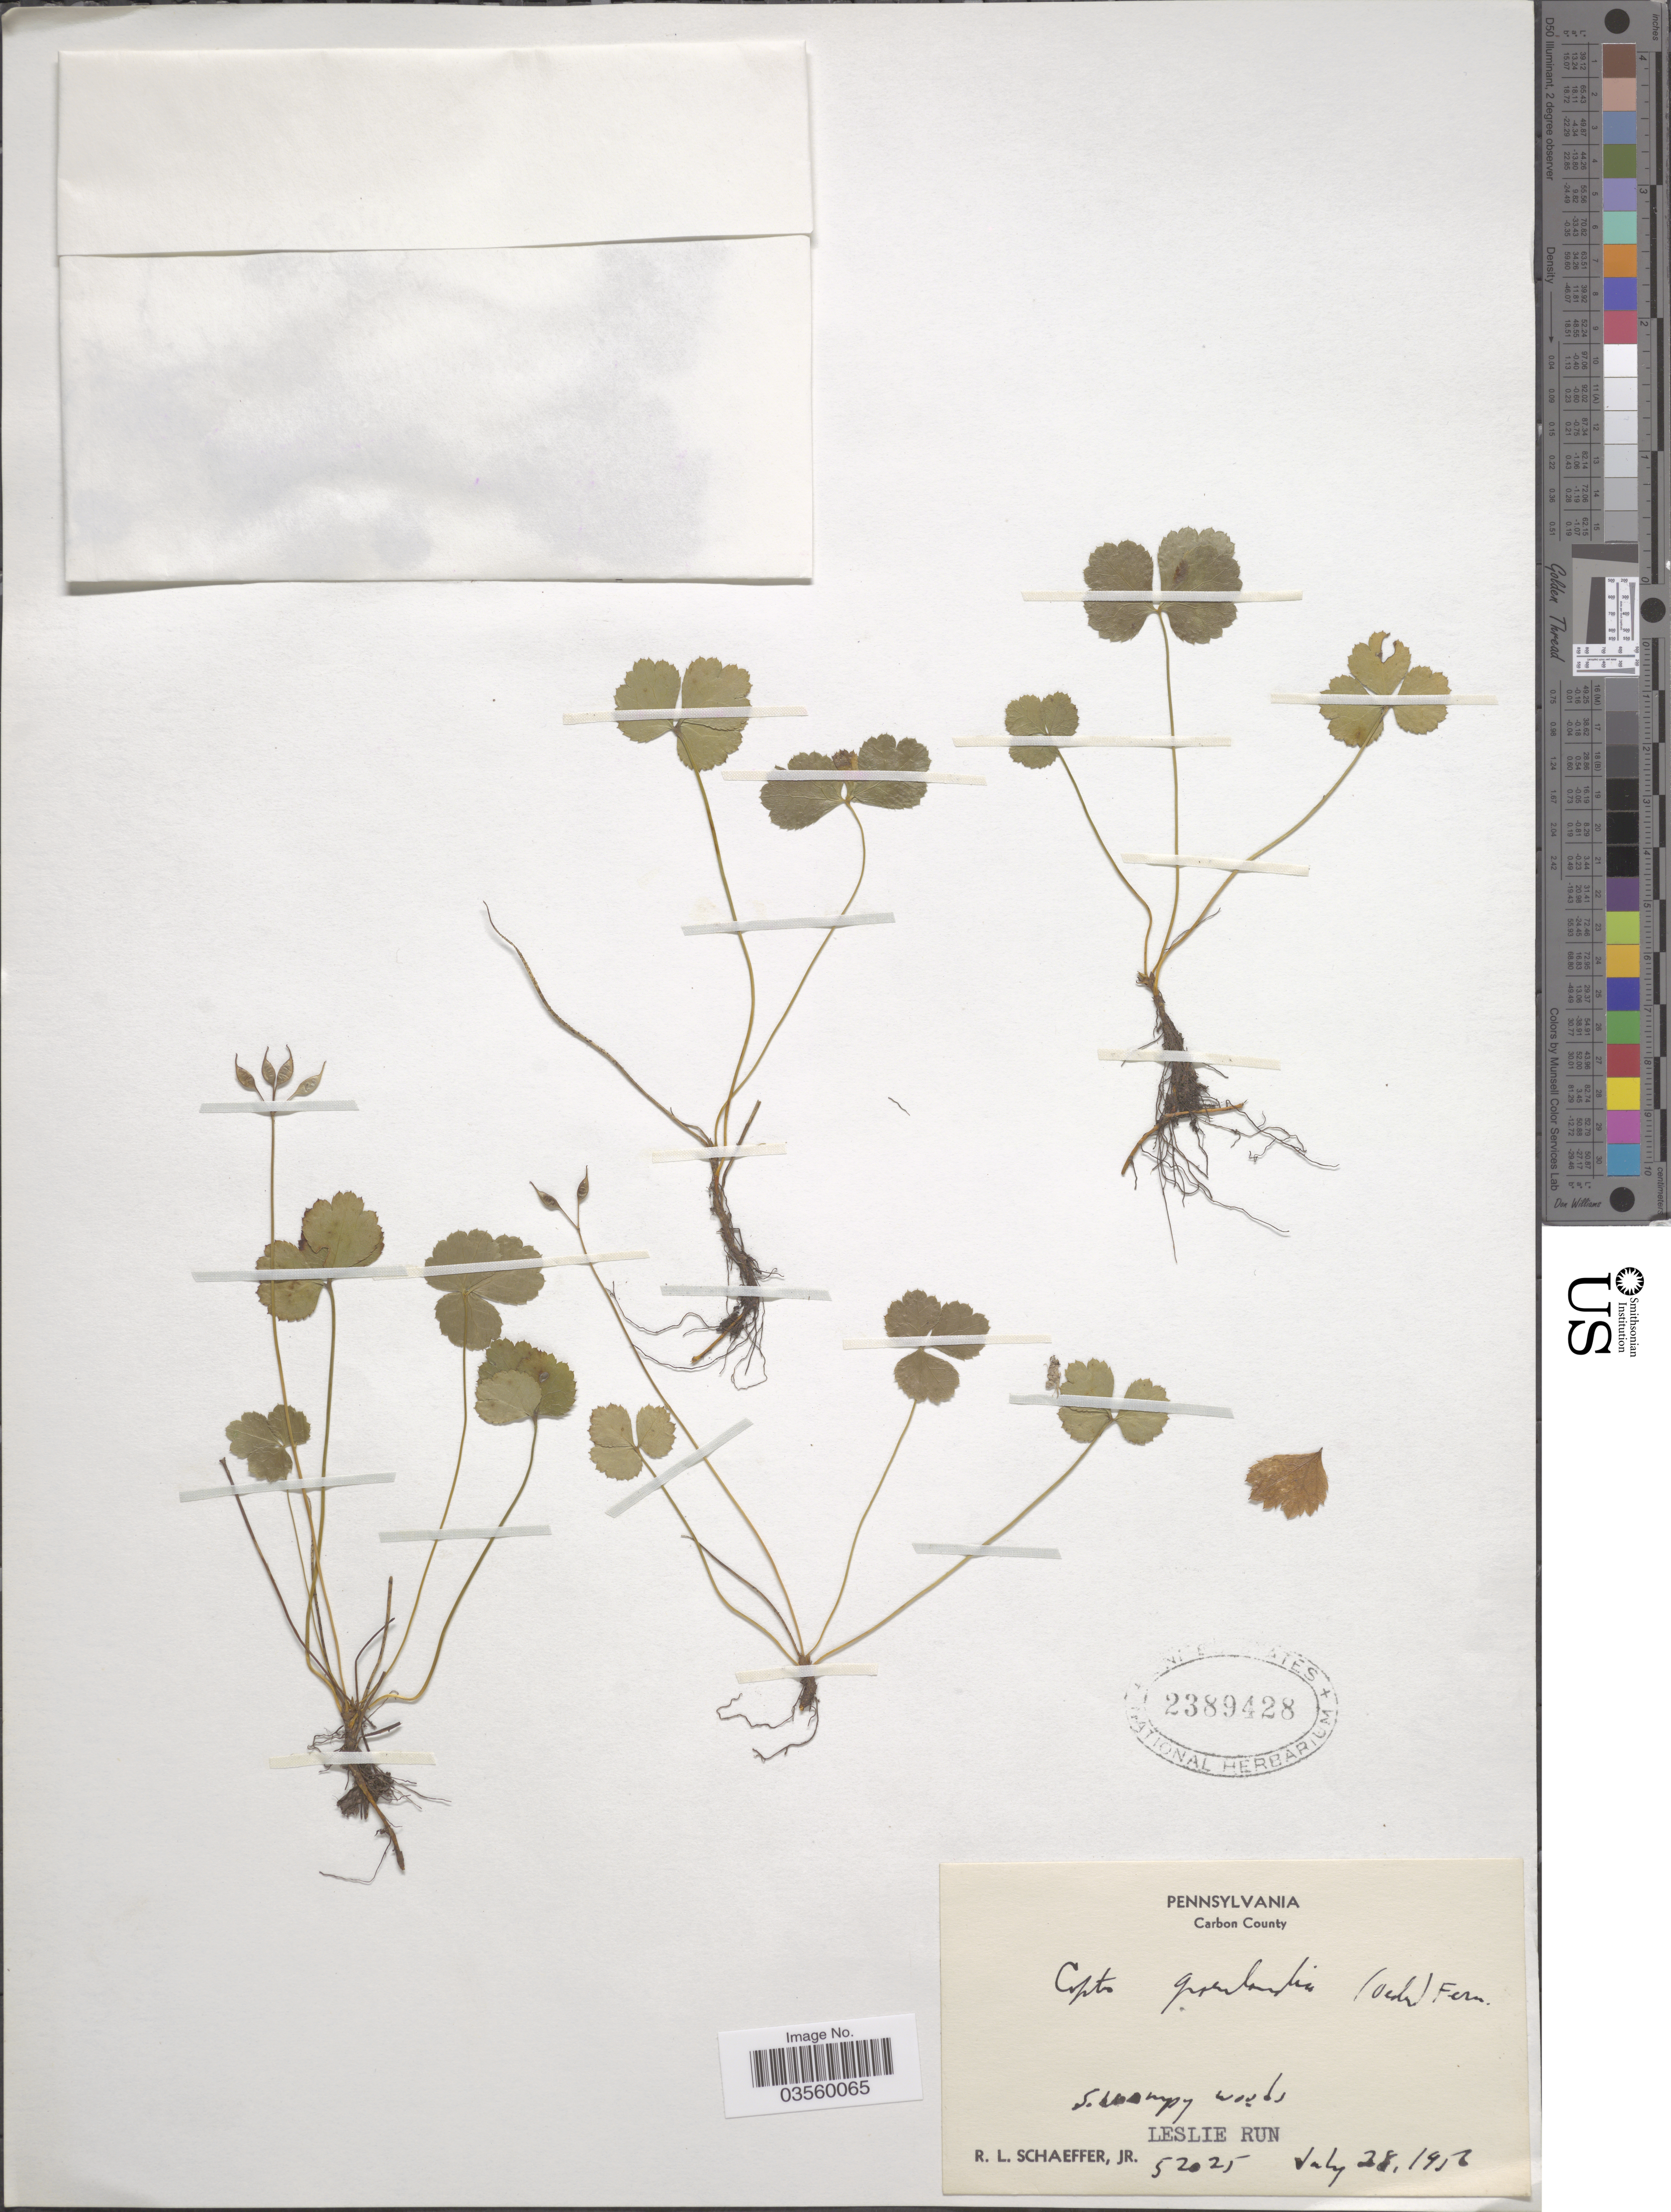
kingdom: Plantae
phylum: Tracheophyta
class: Magnoliopsida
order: Ranunculales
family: Ranunculaceae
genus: Coptis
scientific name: Coptis trifolia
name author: (L.) Salisb.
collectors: R. L. Schaeffer Jr.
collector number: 52025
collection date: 1951-07-28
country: United States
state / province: Pennsylvania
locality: Carbon County. Leslie Run.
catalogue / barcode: US 2389428